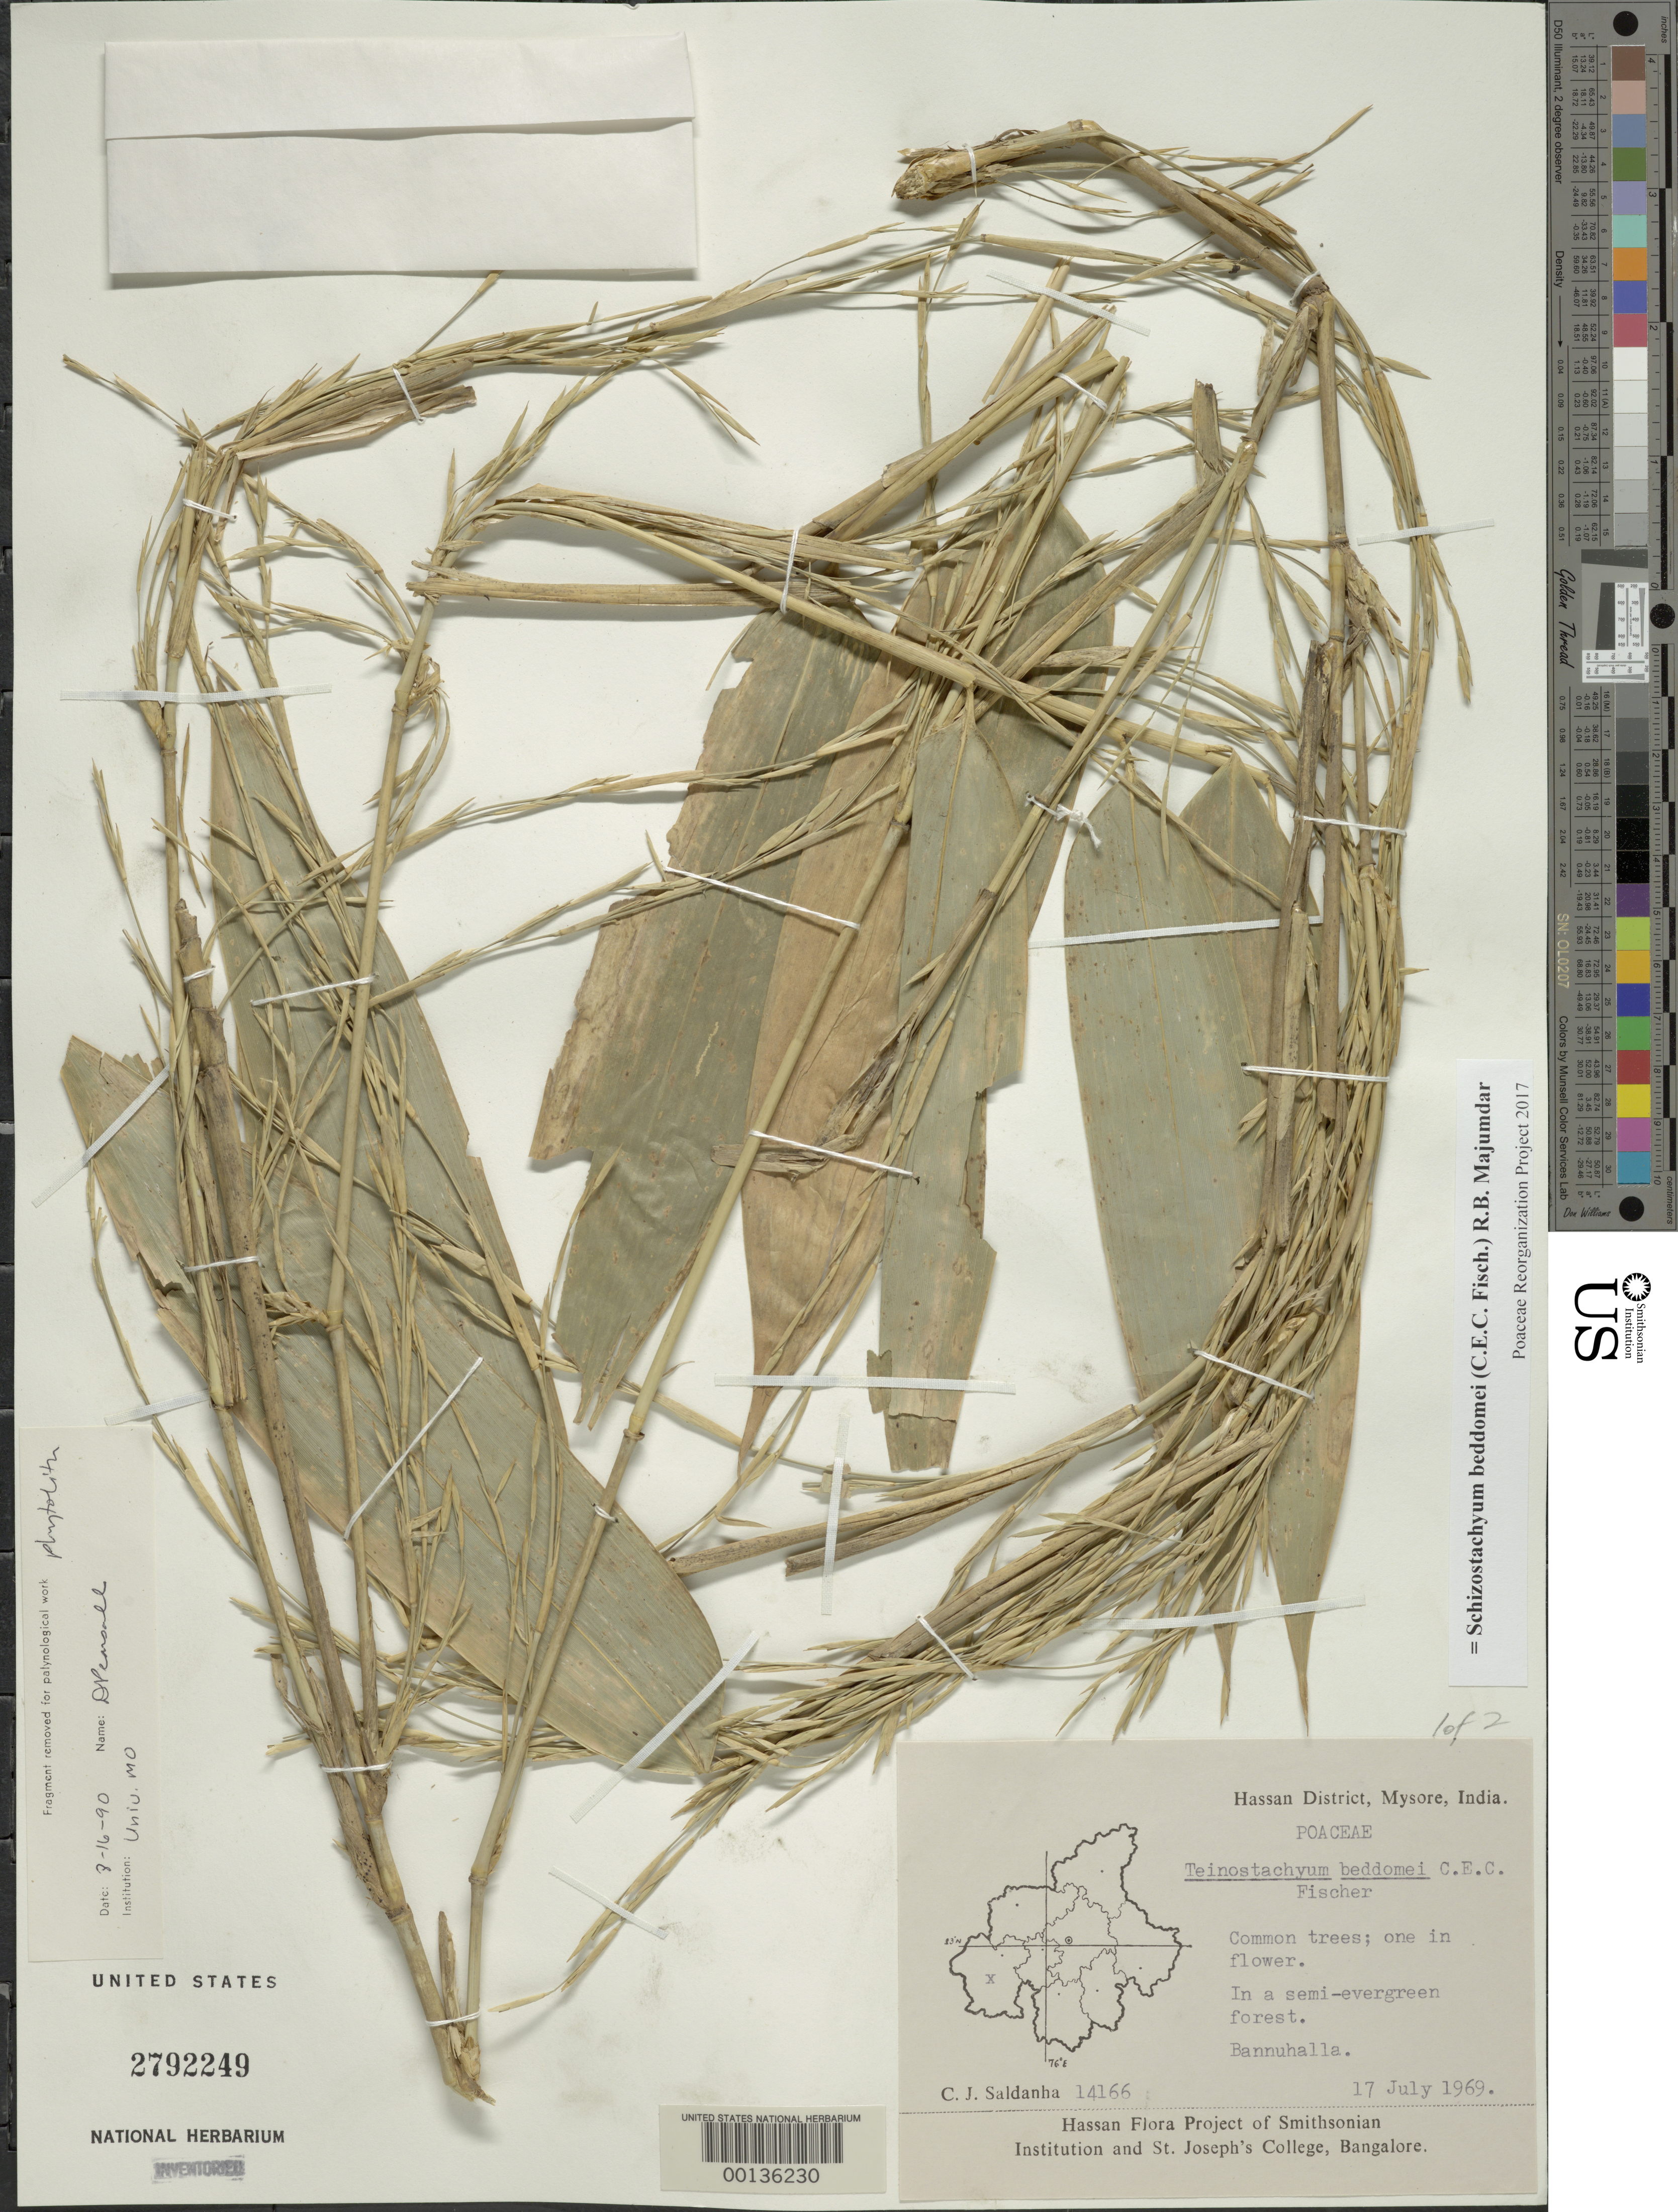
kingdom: Plantae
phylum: Tracheophyta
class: Liliopsida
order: Poales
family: Poaceae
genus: Schizostachyum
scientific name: Schizostachyum beddomei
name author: (C.E.C. Fisch.) R.B. Majumdar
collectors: C. J. Saldanha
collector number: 14166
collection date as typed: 17 Jul 1969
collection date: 1969-07-17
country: India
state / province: Karnataka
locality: Hassan, bannuhalla, mysore state [mysore state = karnataka.]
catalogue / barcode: US 2792249